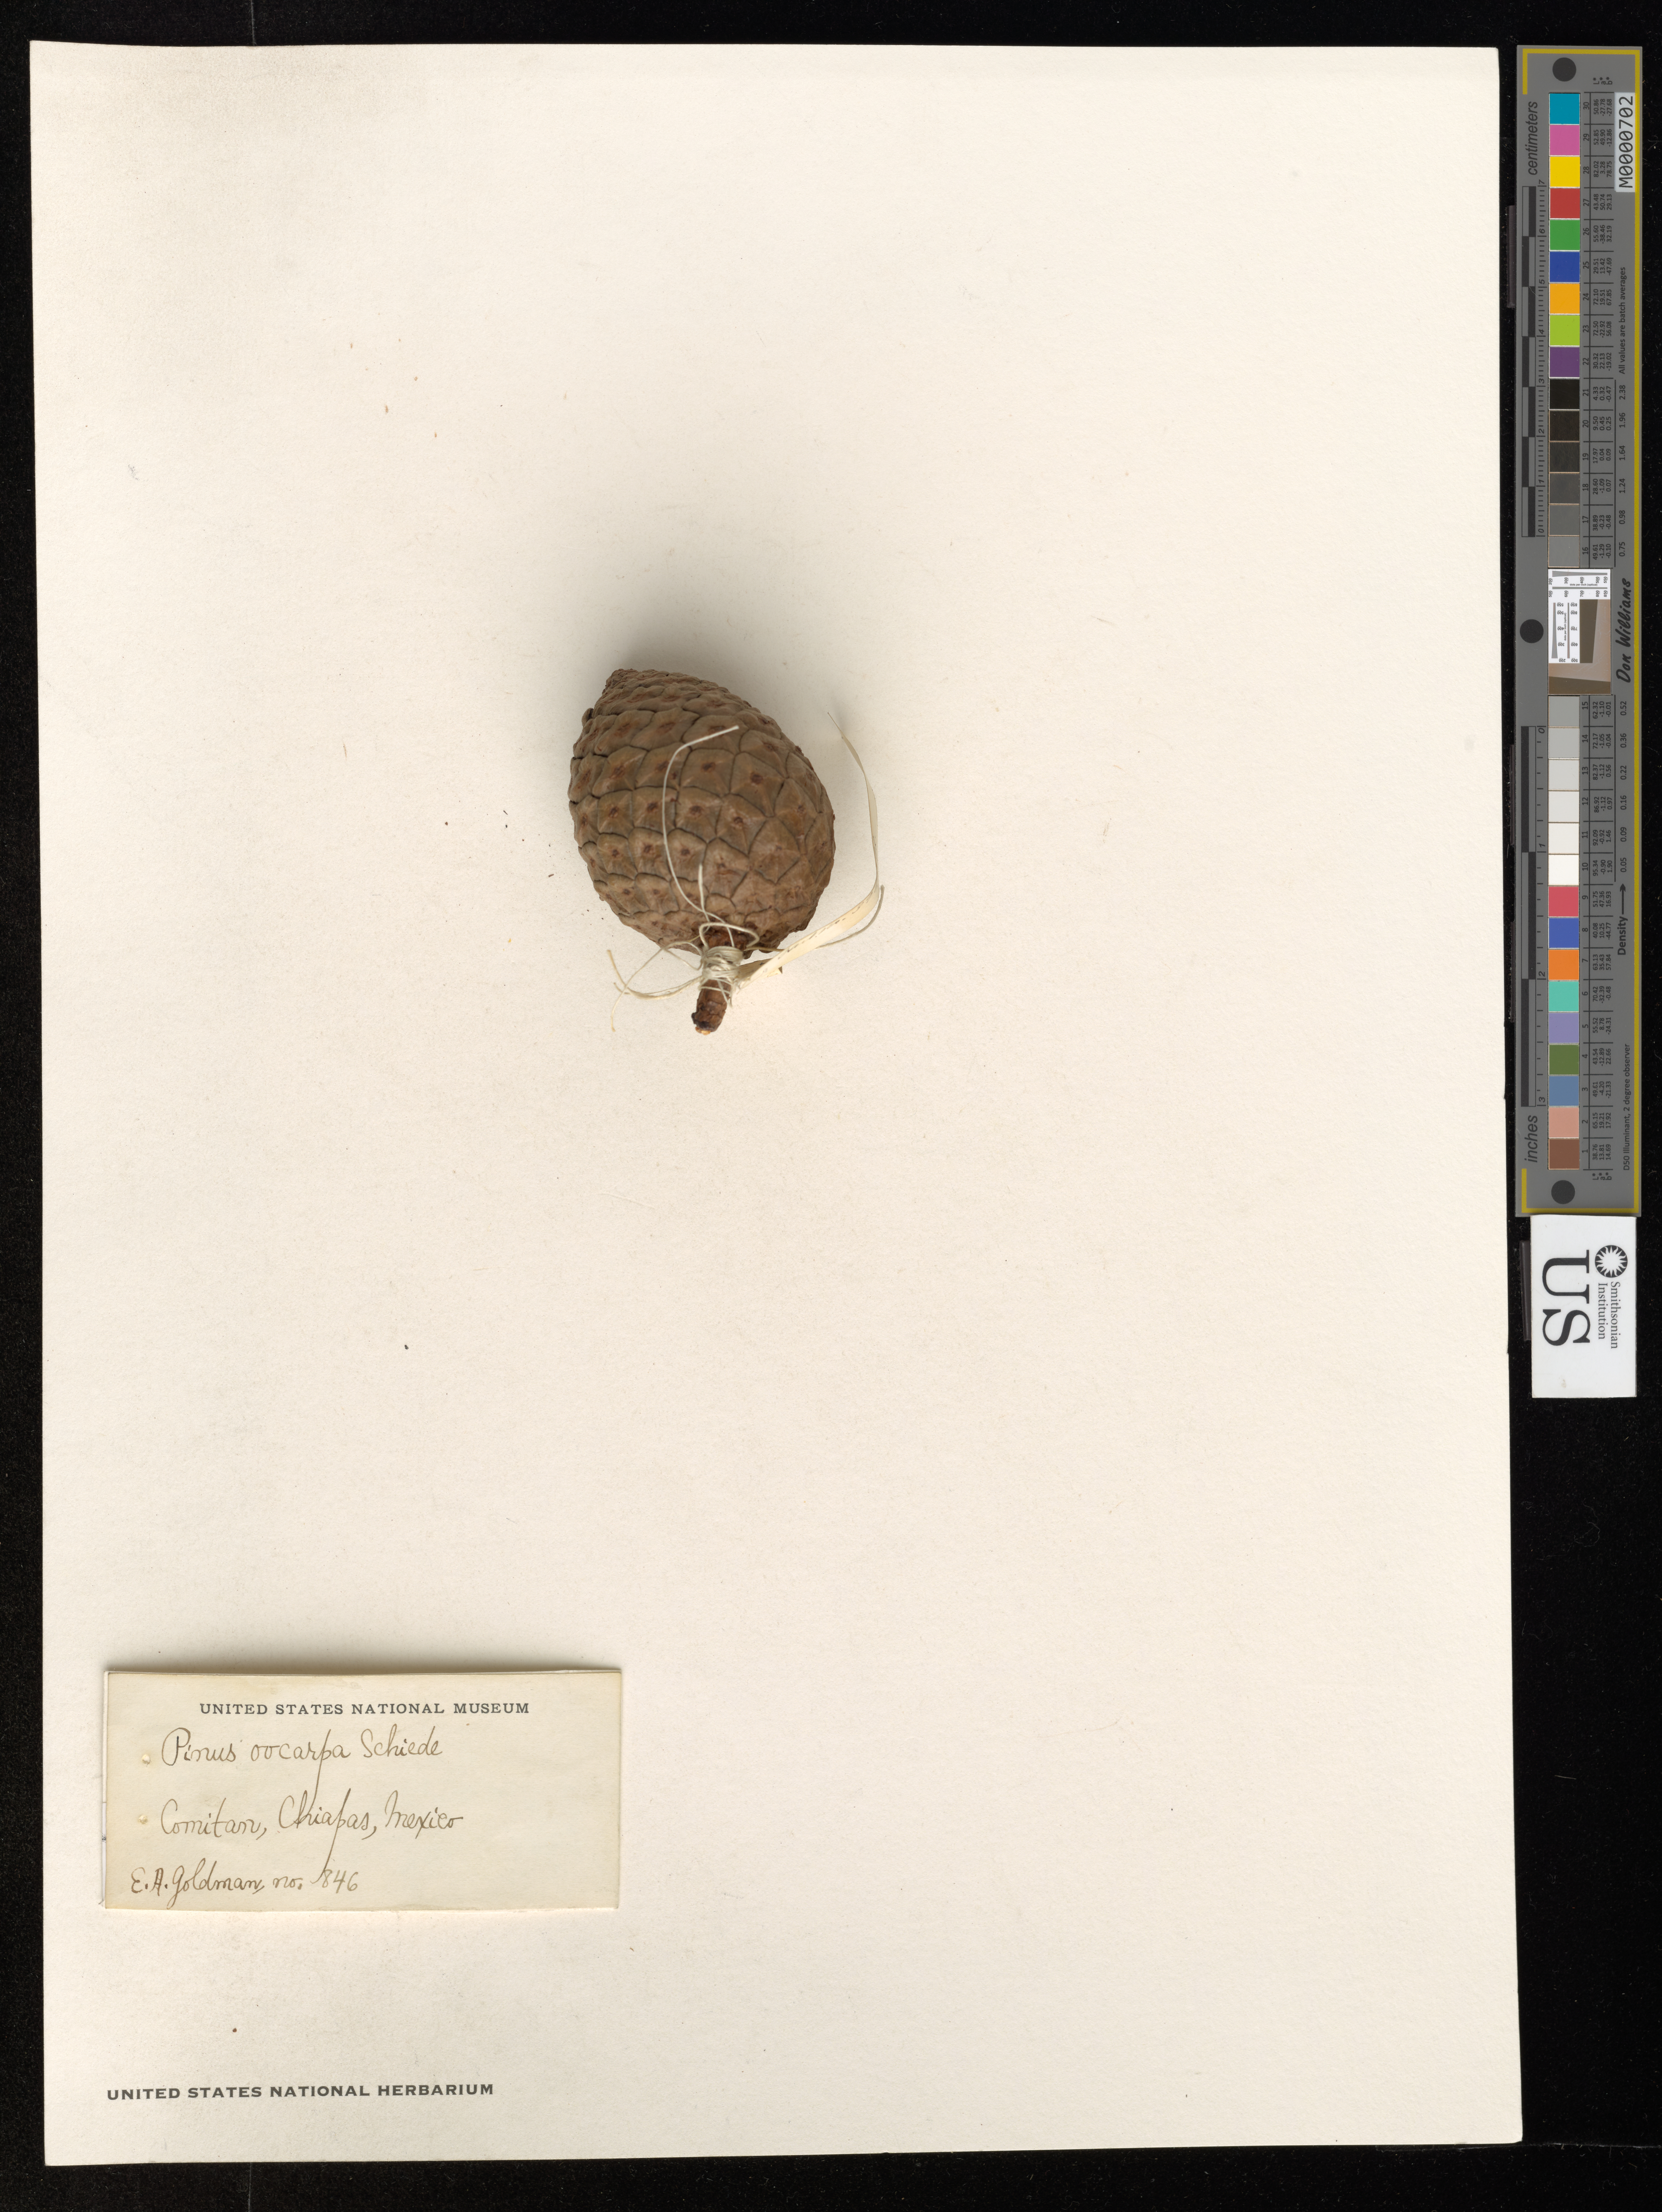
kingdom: Plantae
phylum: Tracheophyta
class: Pinopsida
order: Pinales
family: Pinaceae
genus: Pinus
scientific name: Pinus oocarpa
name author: Schiede ex Schltdl.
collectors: E. A. Goldman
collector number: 846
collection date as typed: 15 Apr 1904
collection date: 1904-04-15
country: Mexico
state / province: Chiapas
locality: Comitan.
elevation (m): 1585